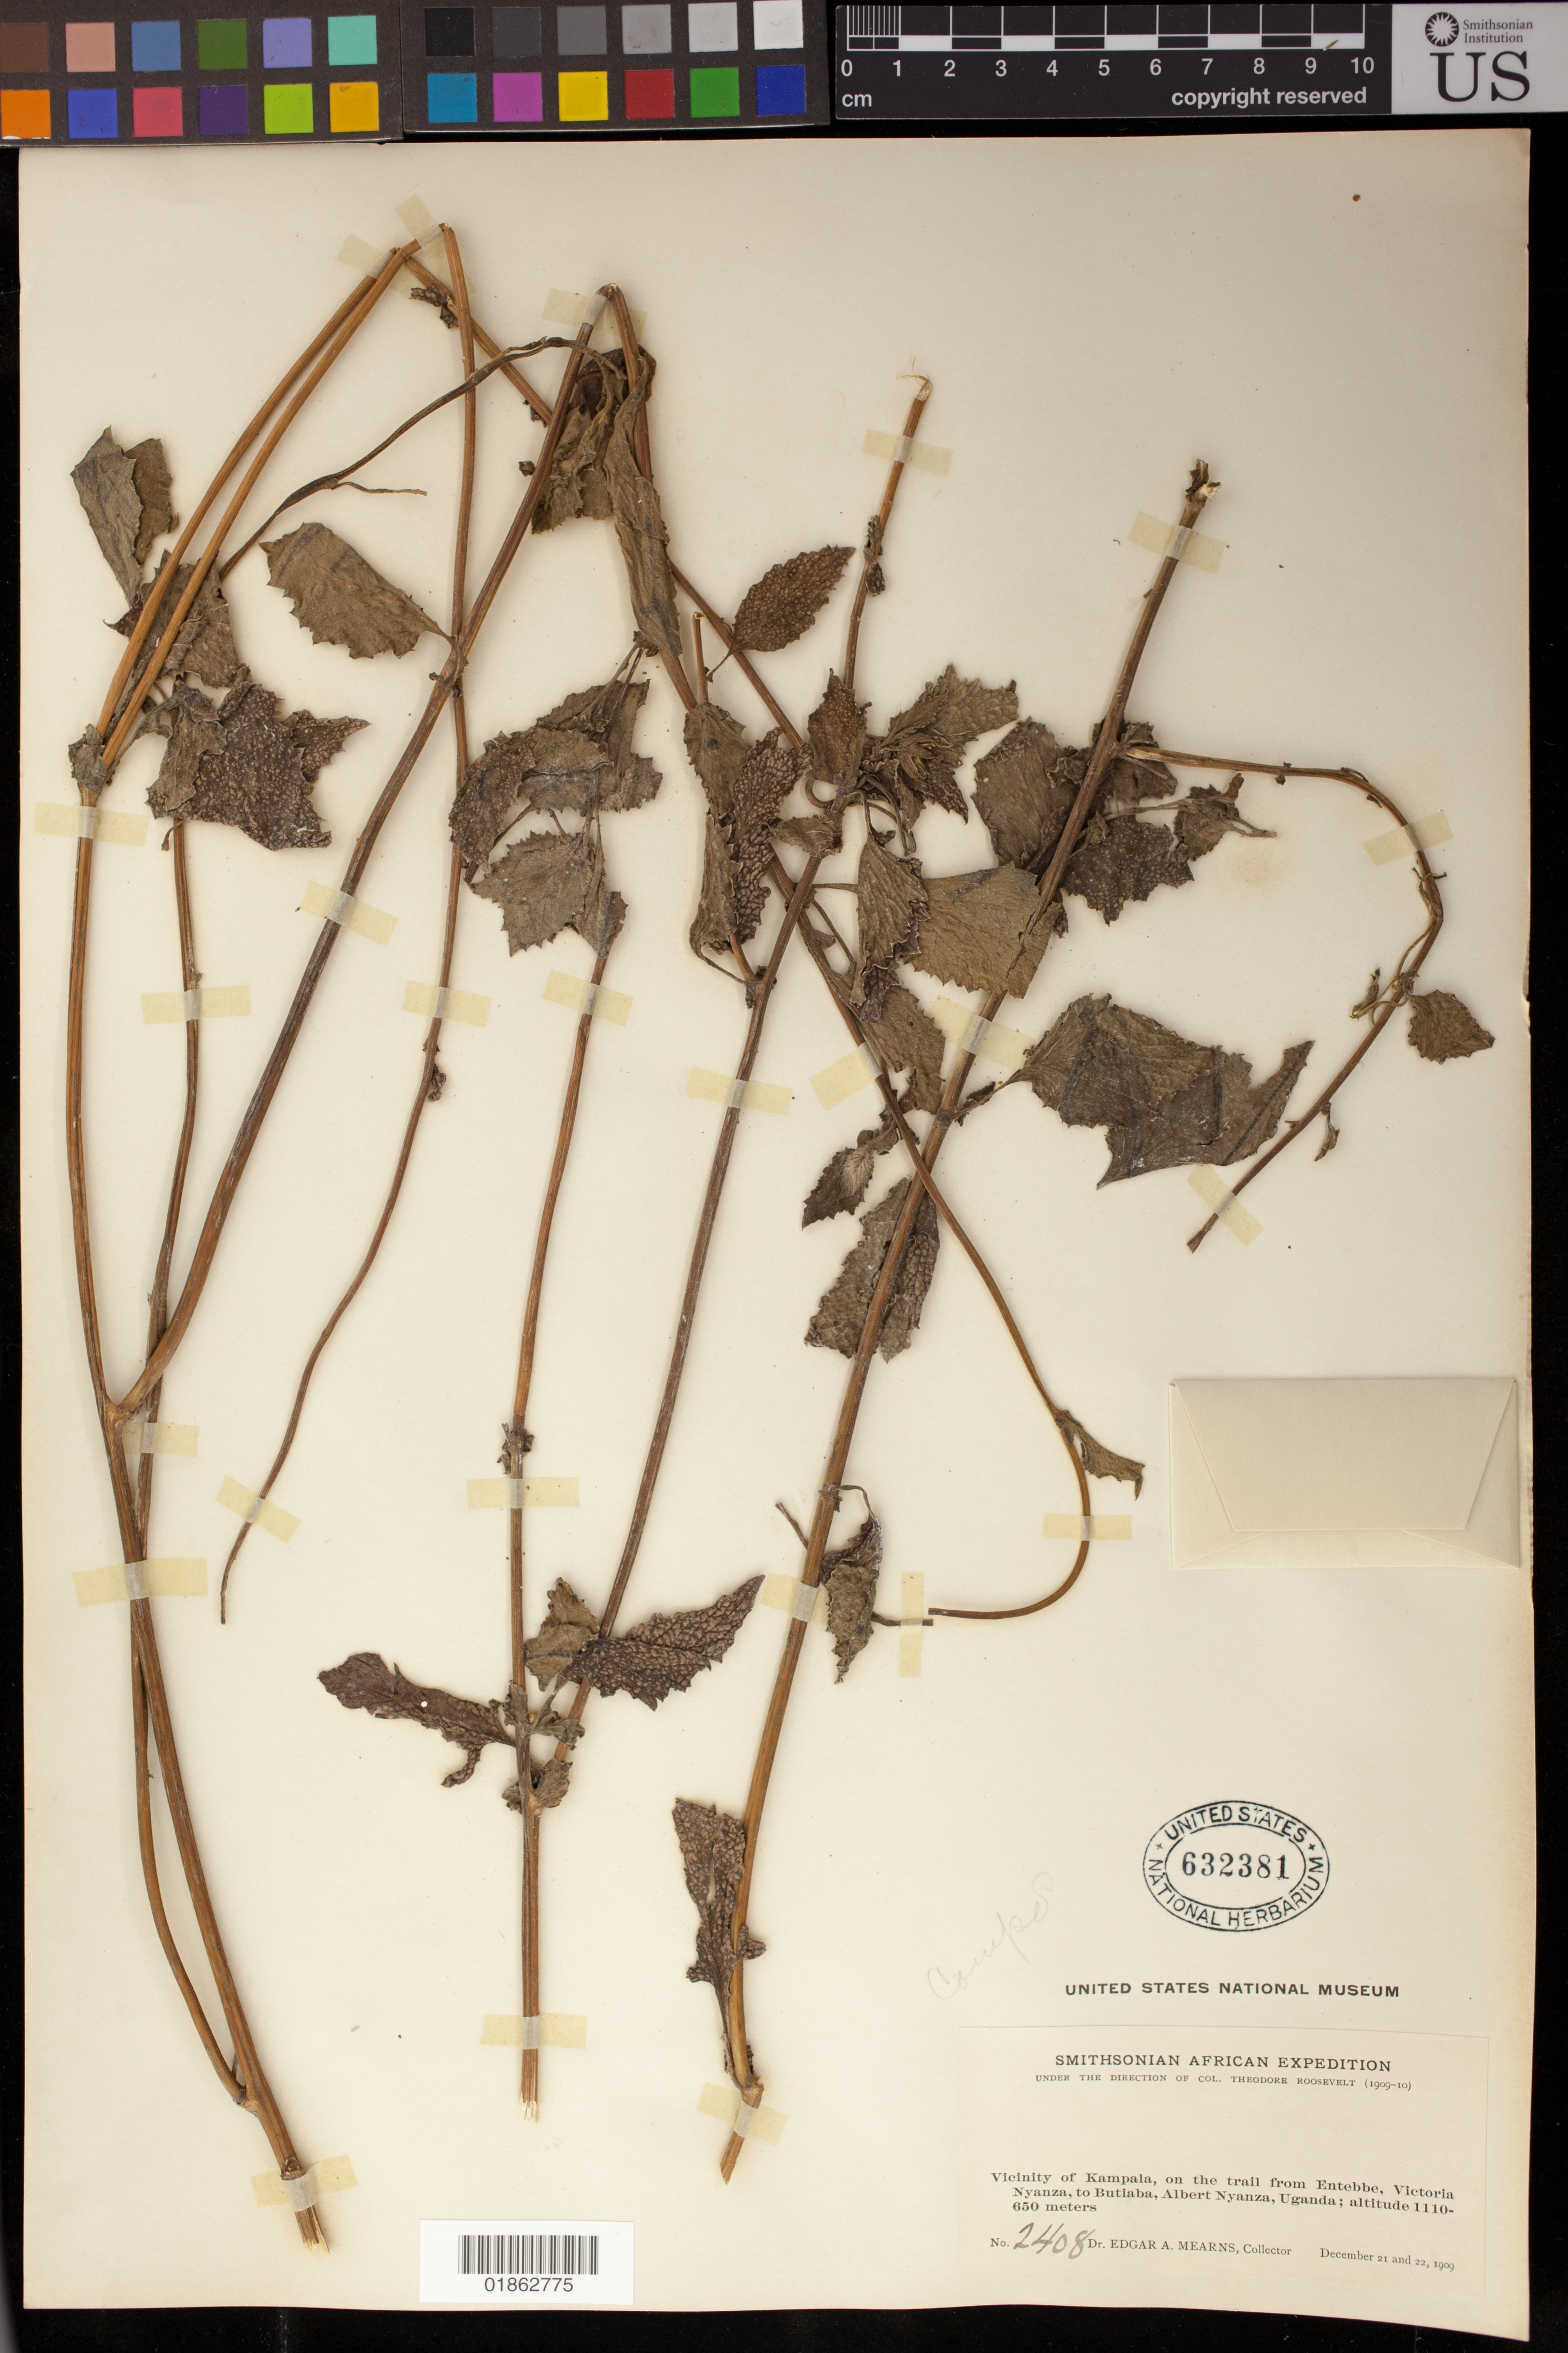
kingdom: Plantae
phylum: Tracheophyta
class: Magnoliopsida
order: Asterales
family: Asteraceae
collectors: E. A. Mearns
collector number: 2408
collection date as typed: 21 Dec 1909 to 22 Dec 1909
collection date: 1909-12-21/1909-12-22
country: Uganda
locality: Vicinity of Kampala, on the trail from Entebbe, Victoria Nyanza, to Butiaba, Albert Nyanza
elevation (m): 1110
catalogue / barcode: US 632381